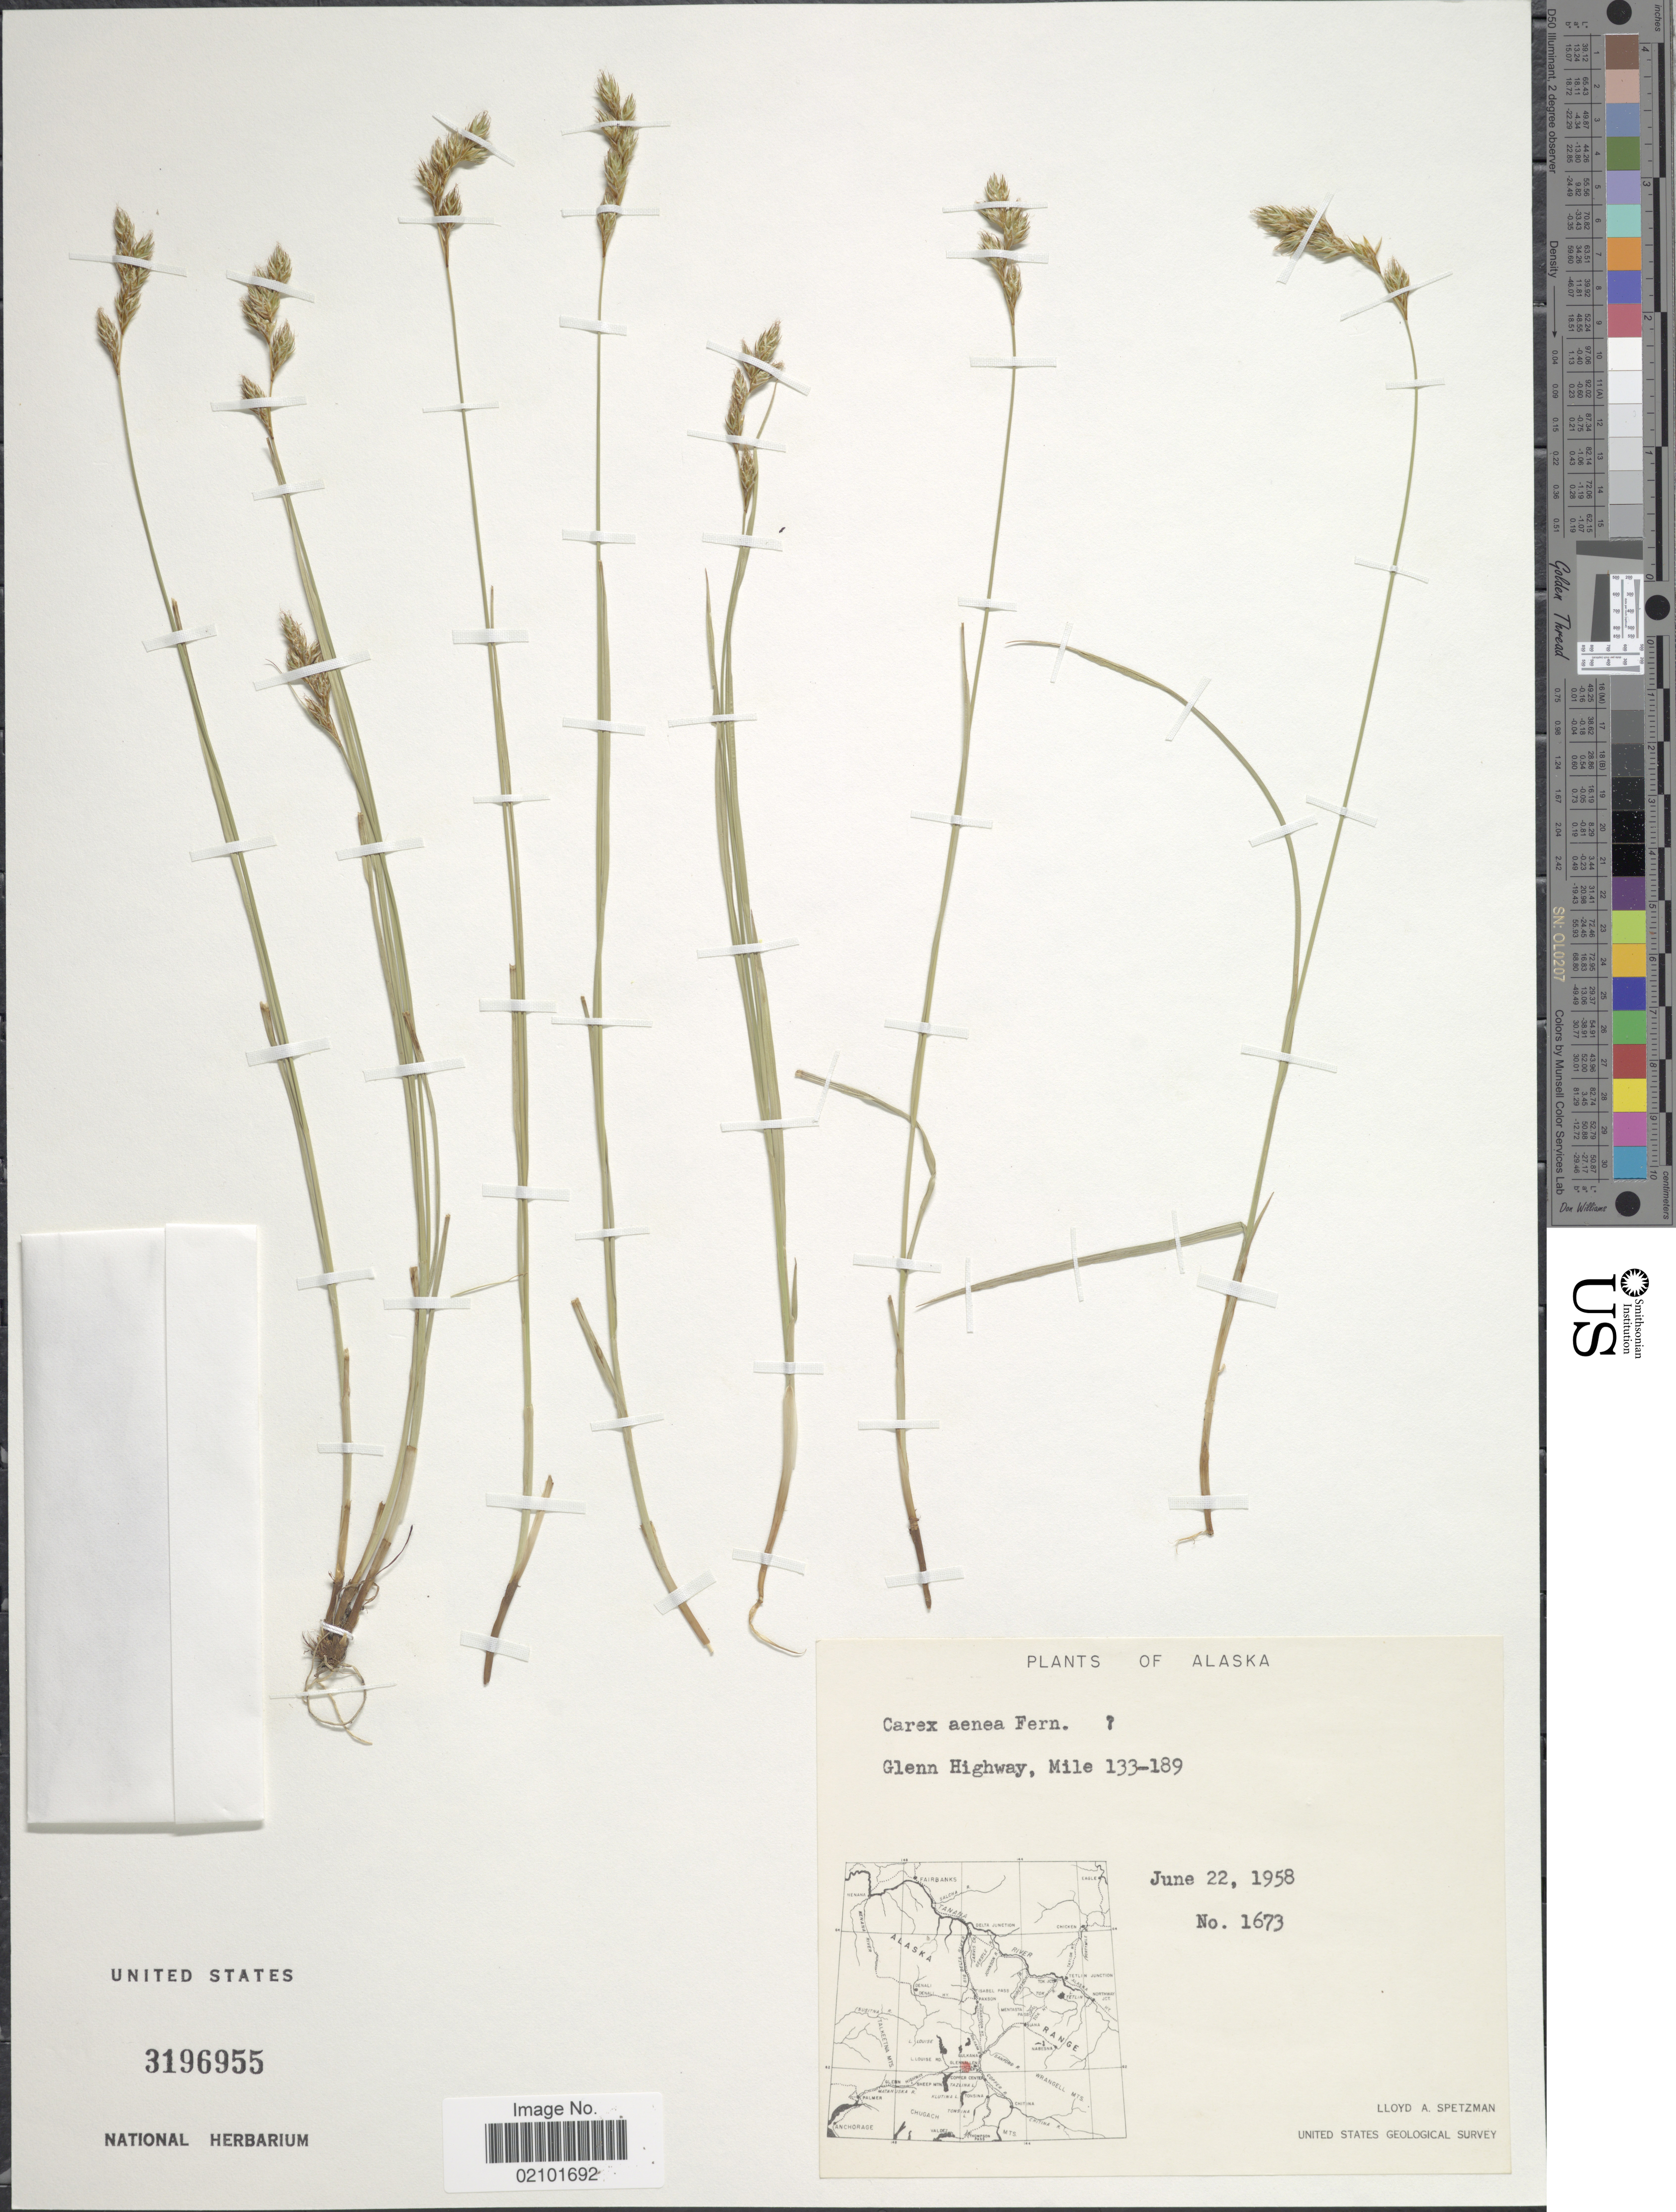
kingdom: Plantae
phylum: Tracheophyta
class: Liliopsida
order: Poales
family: Cyperaceae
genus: Carex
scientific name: Carex foenea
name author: Willd.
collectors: L. Spetzman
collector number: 1673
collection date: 1958-06-22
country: United States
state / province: Alaska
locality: Glenn Highway, Mile 133-189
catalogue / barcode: US 3196955